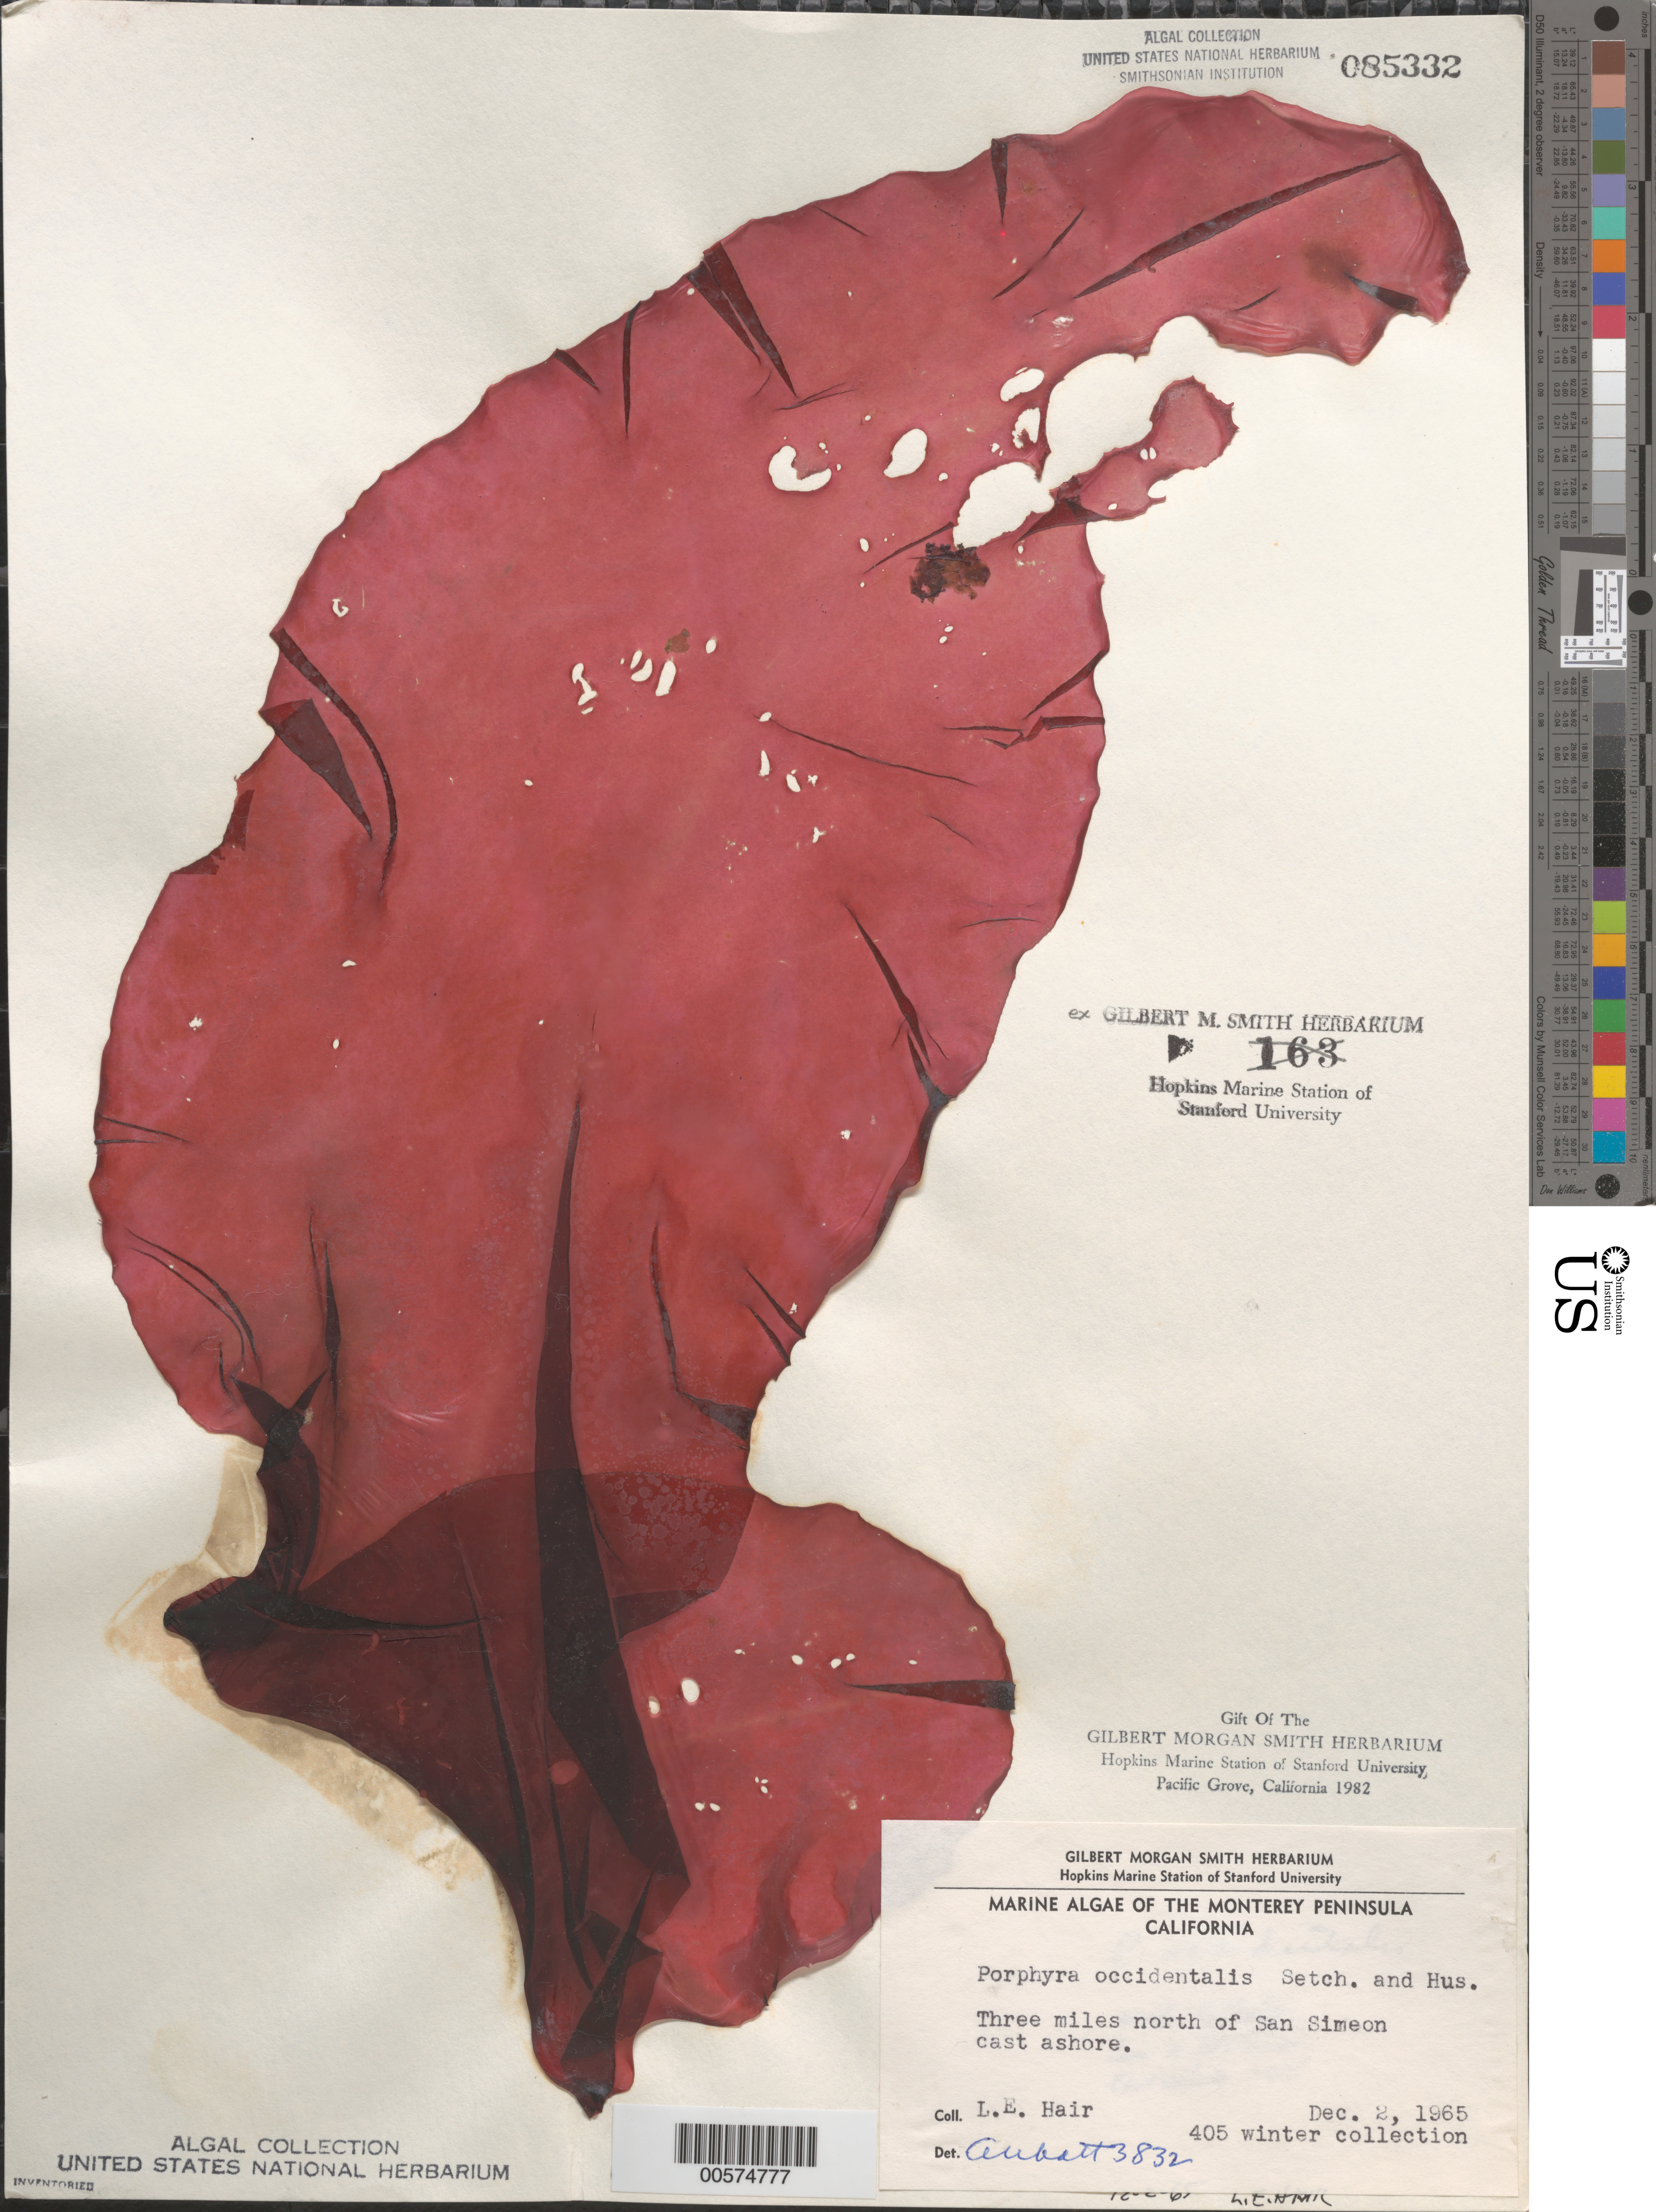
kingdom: Plantae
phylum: Rhodophyta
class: Bangiophyceae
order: Bangiales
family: Bangiaceae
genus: Porphyra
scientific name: Porphyra occidentalis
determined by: Abbott, Isabella A.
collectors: L. Hair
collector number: LEH 405 & IAA 3832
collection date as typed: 02 Dec 1965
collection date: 1965-12-02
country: United States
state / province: California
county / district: San Luis Obispo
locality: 3 miles north of San Simeon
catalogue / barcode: US 85332